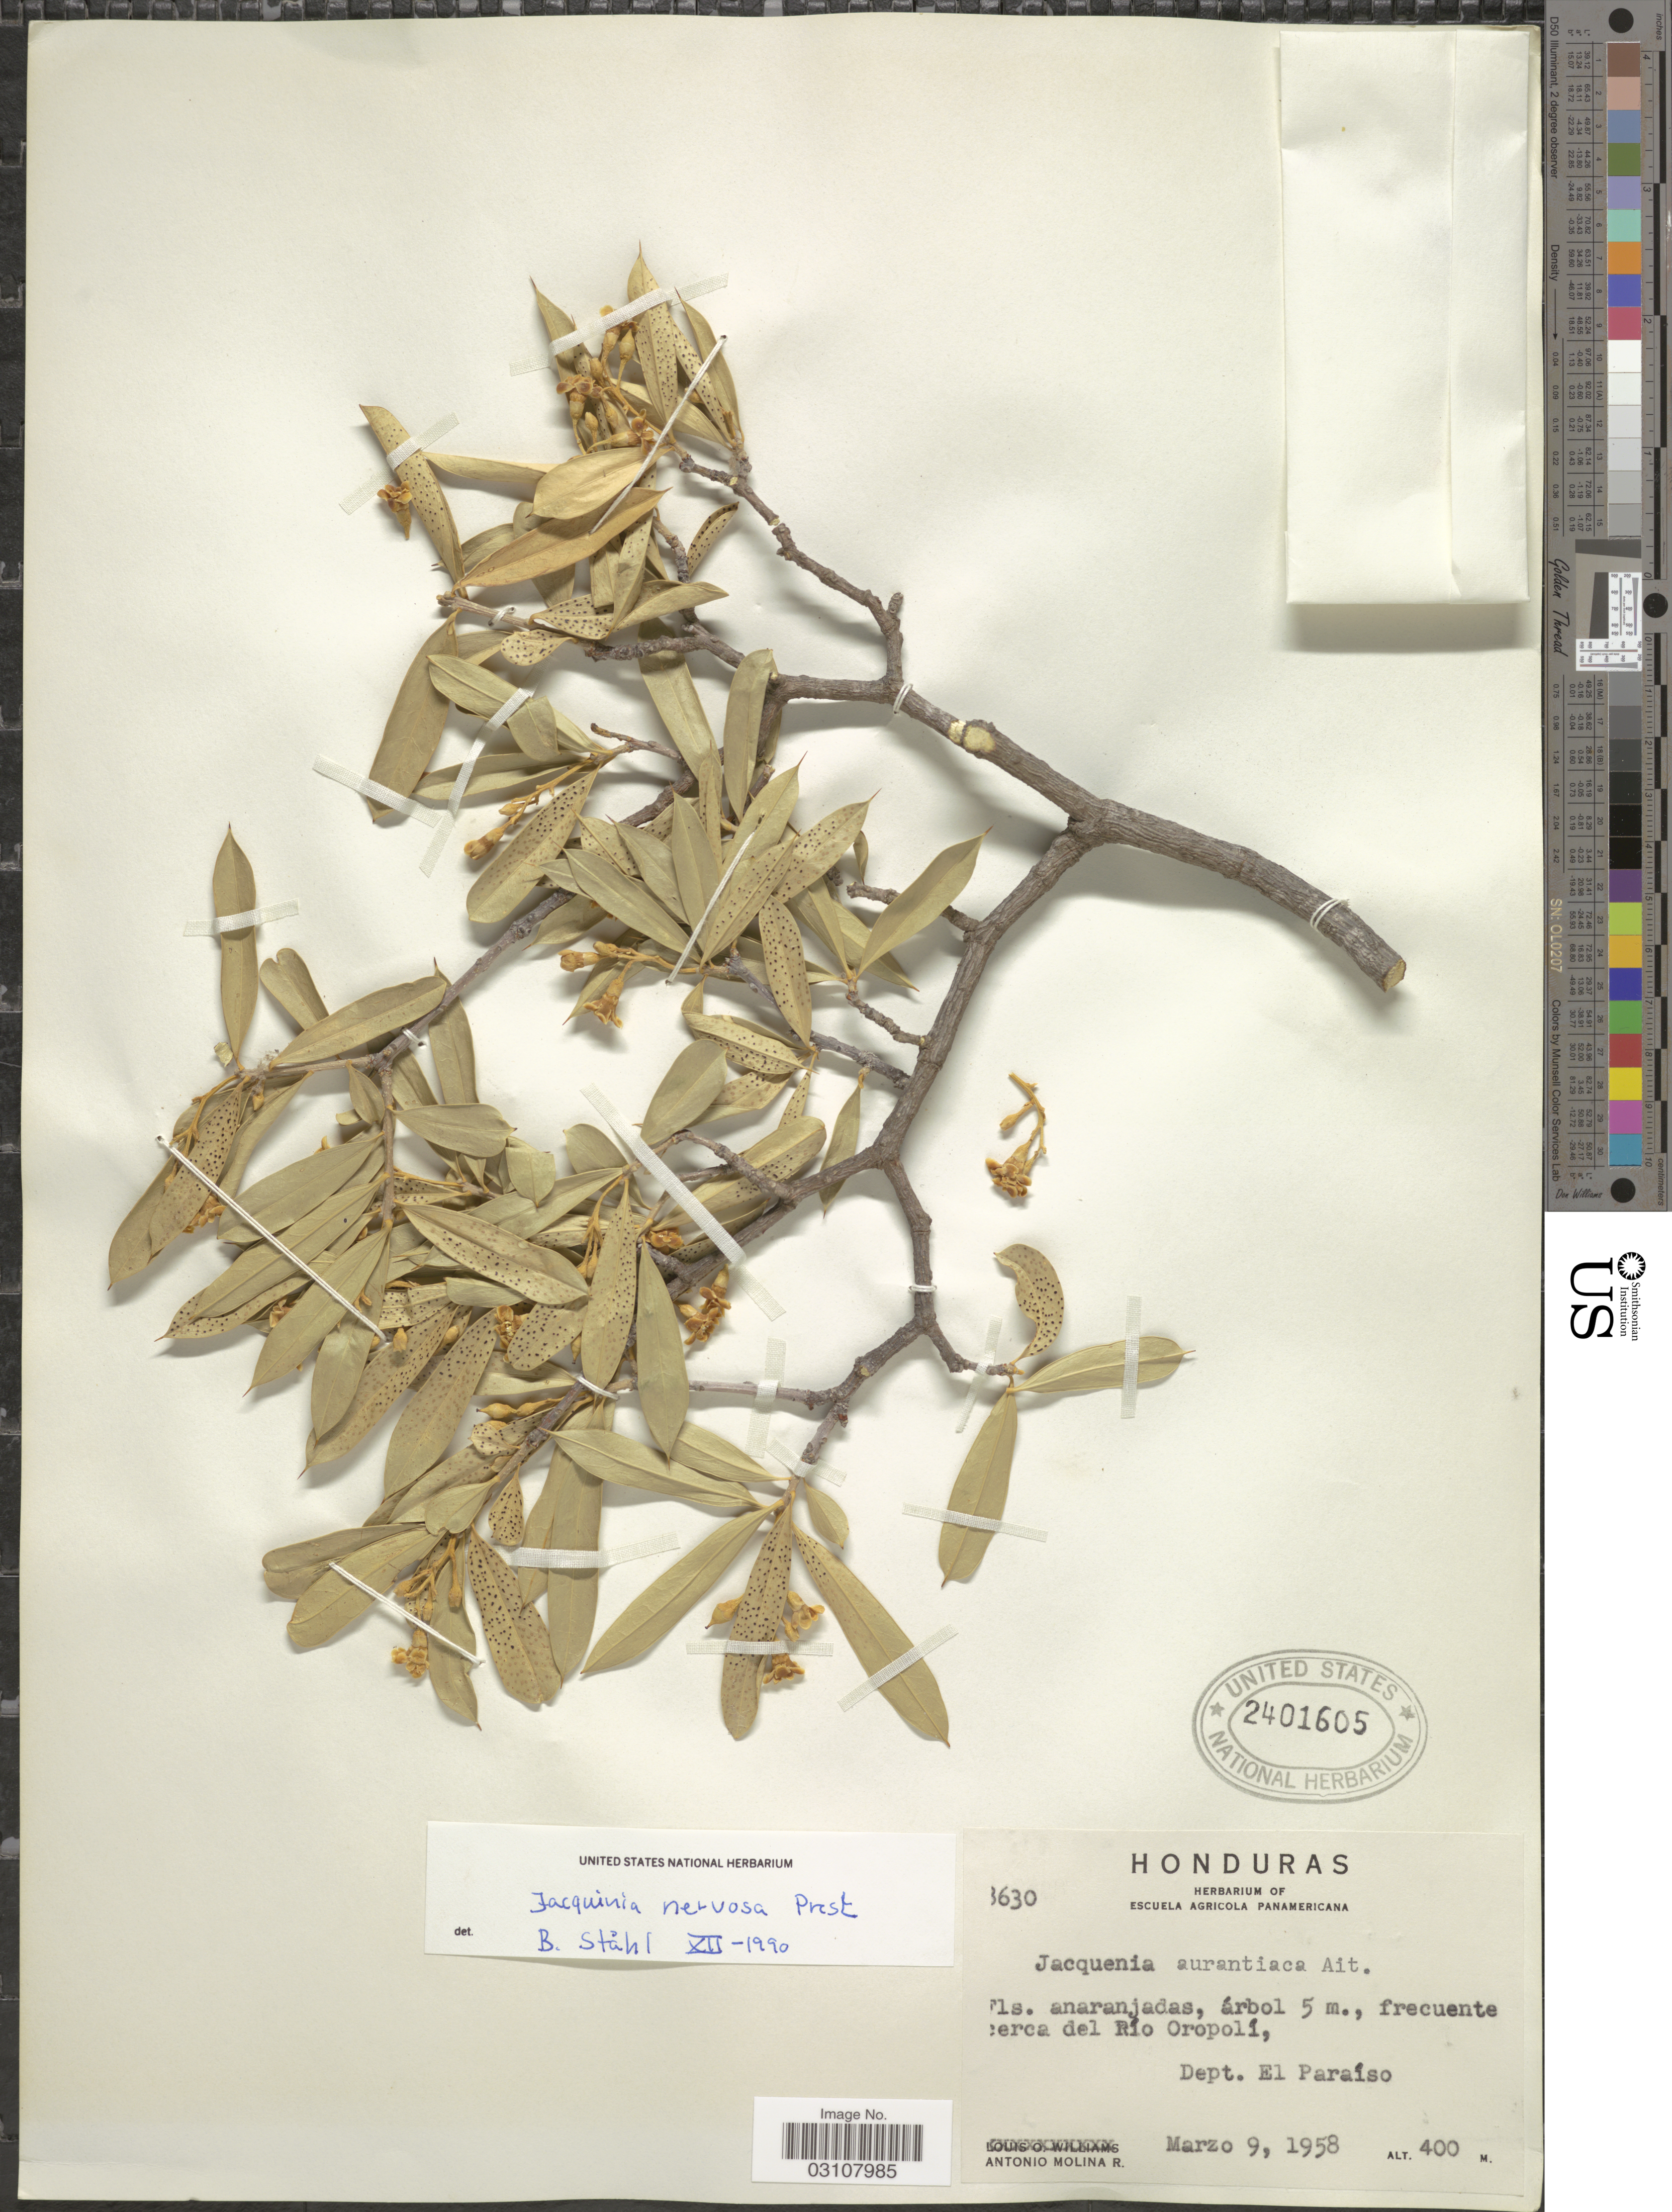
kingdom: Plantae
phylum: Tracheophyta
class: Magnoliopsida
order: Ericales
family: Primulaceae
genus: Jacquinia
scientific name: Jacquinia nervosa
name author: C. Presl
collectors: A. Molina R.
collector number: !630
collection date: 1958-03-09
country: Honduras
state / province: El Paraíso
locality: Cerca del Río Oropolí, Dept. El Paraíso.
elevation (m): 400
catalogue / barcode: US 2401605